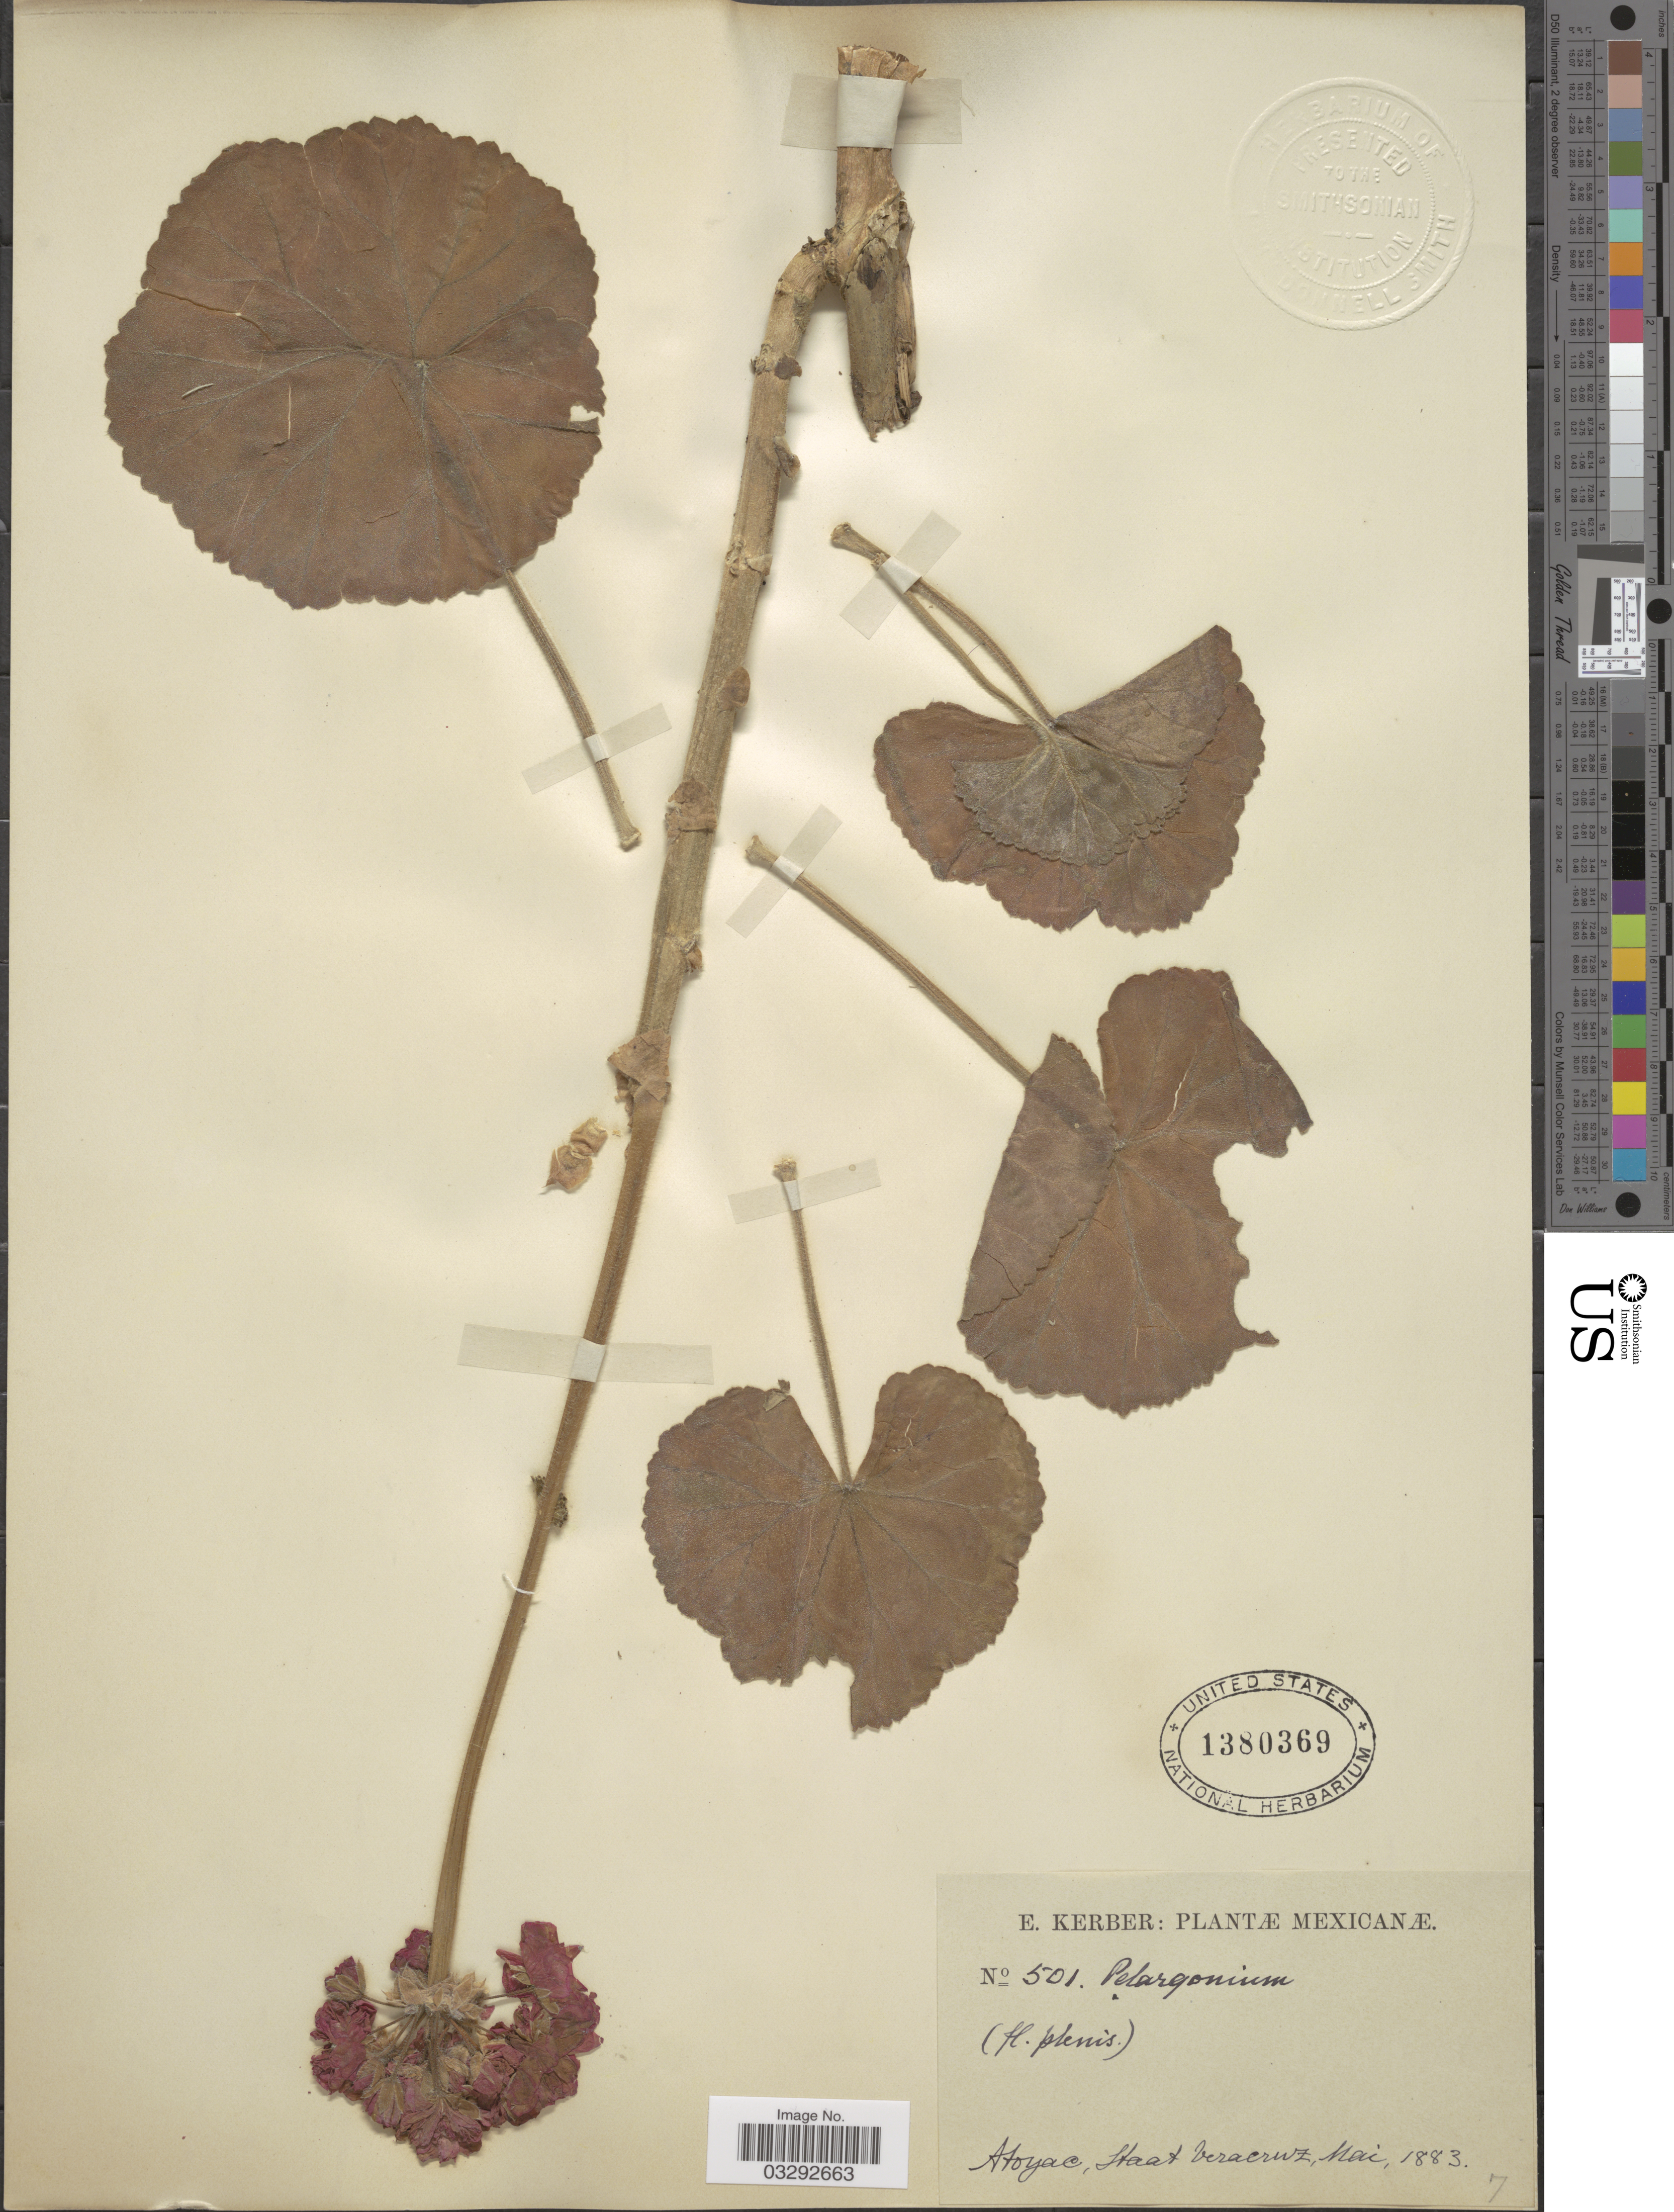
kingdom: Plantae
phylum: Tracheophyta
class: Magnoliopsida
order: Geraniales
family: Geraniaceae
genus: Pelargonium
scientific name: Pelargonium sp.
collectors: E. Kerber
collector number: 501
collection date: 1883-05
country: Mexico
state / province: Veracruz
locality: Atoyac, Veracruz.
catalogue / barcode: US 1380369